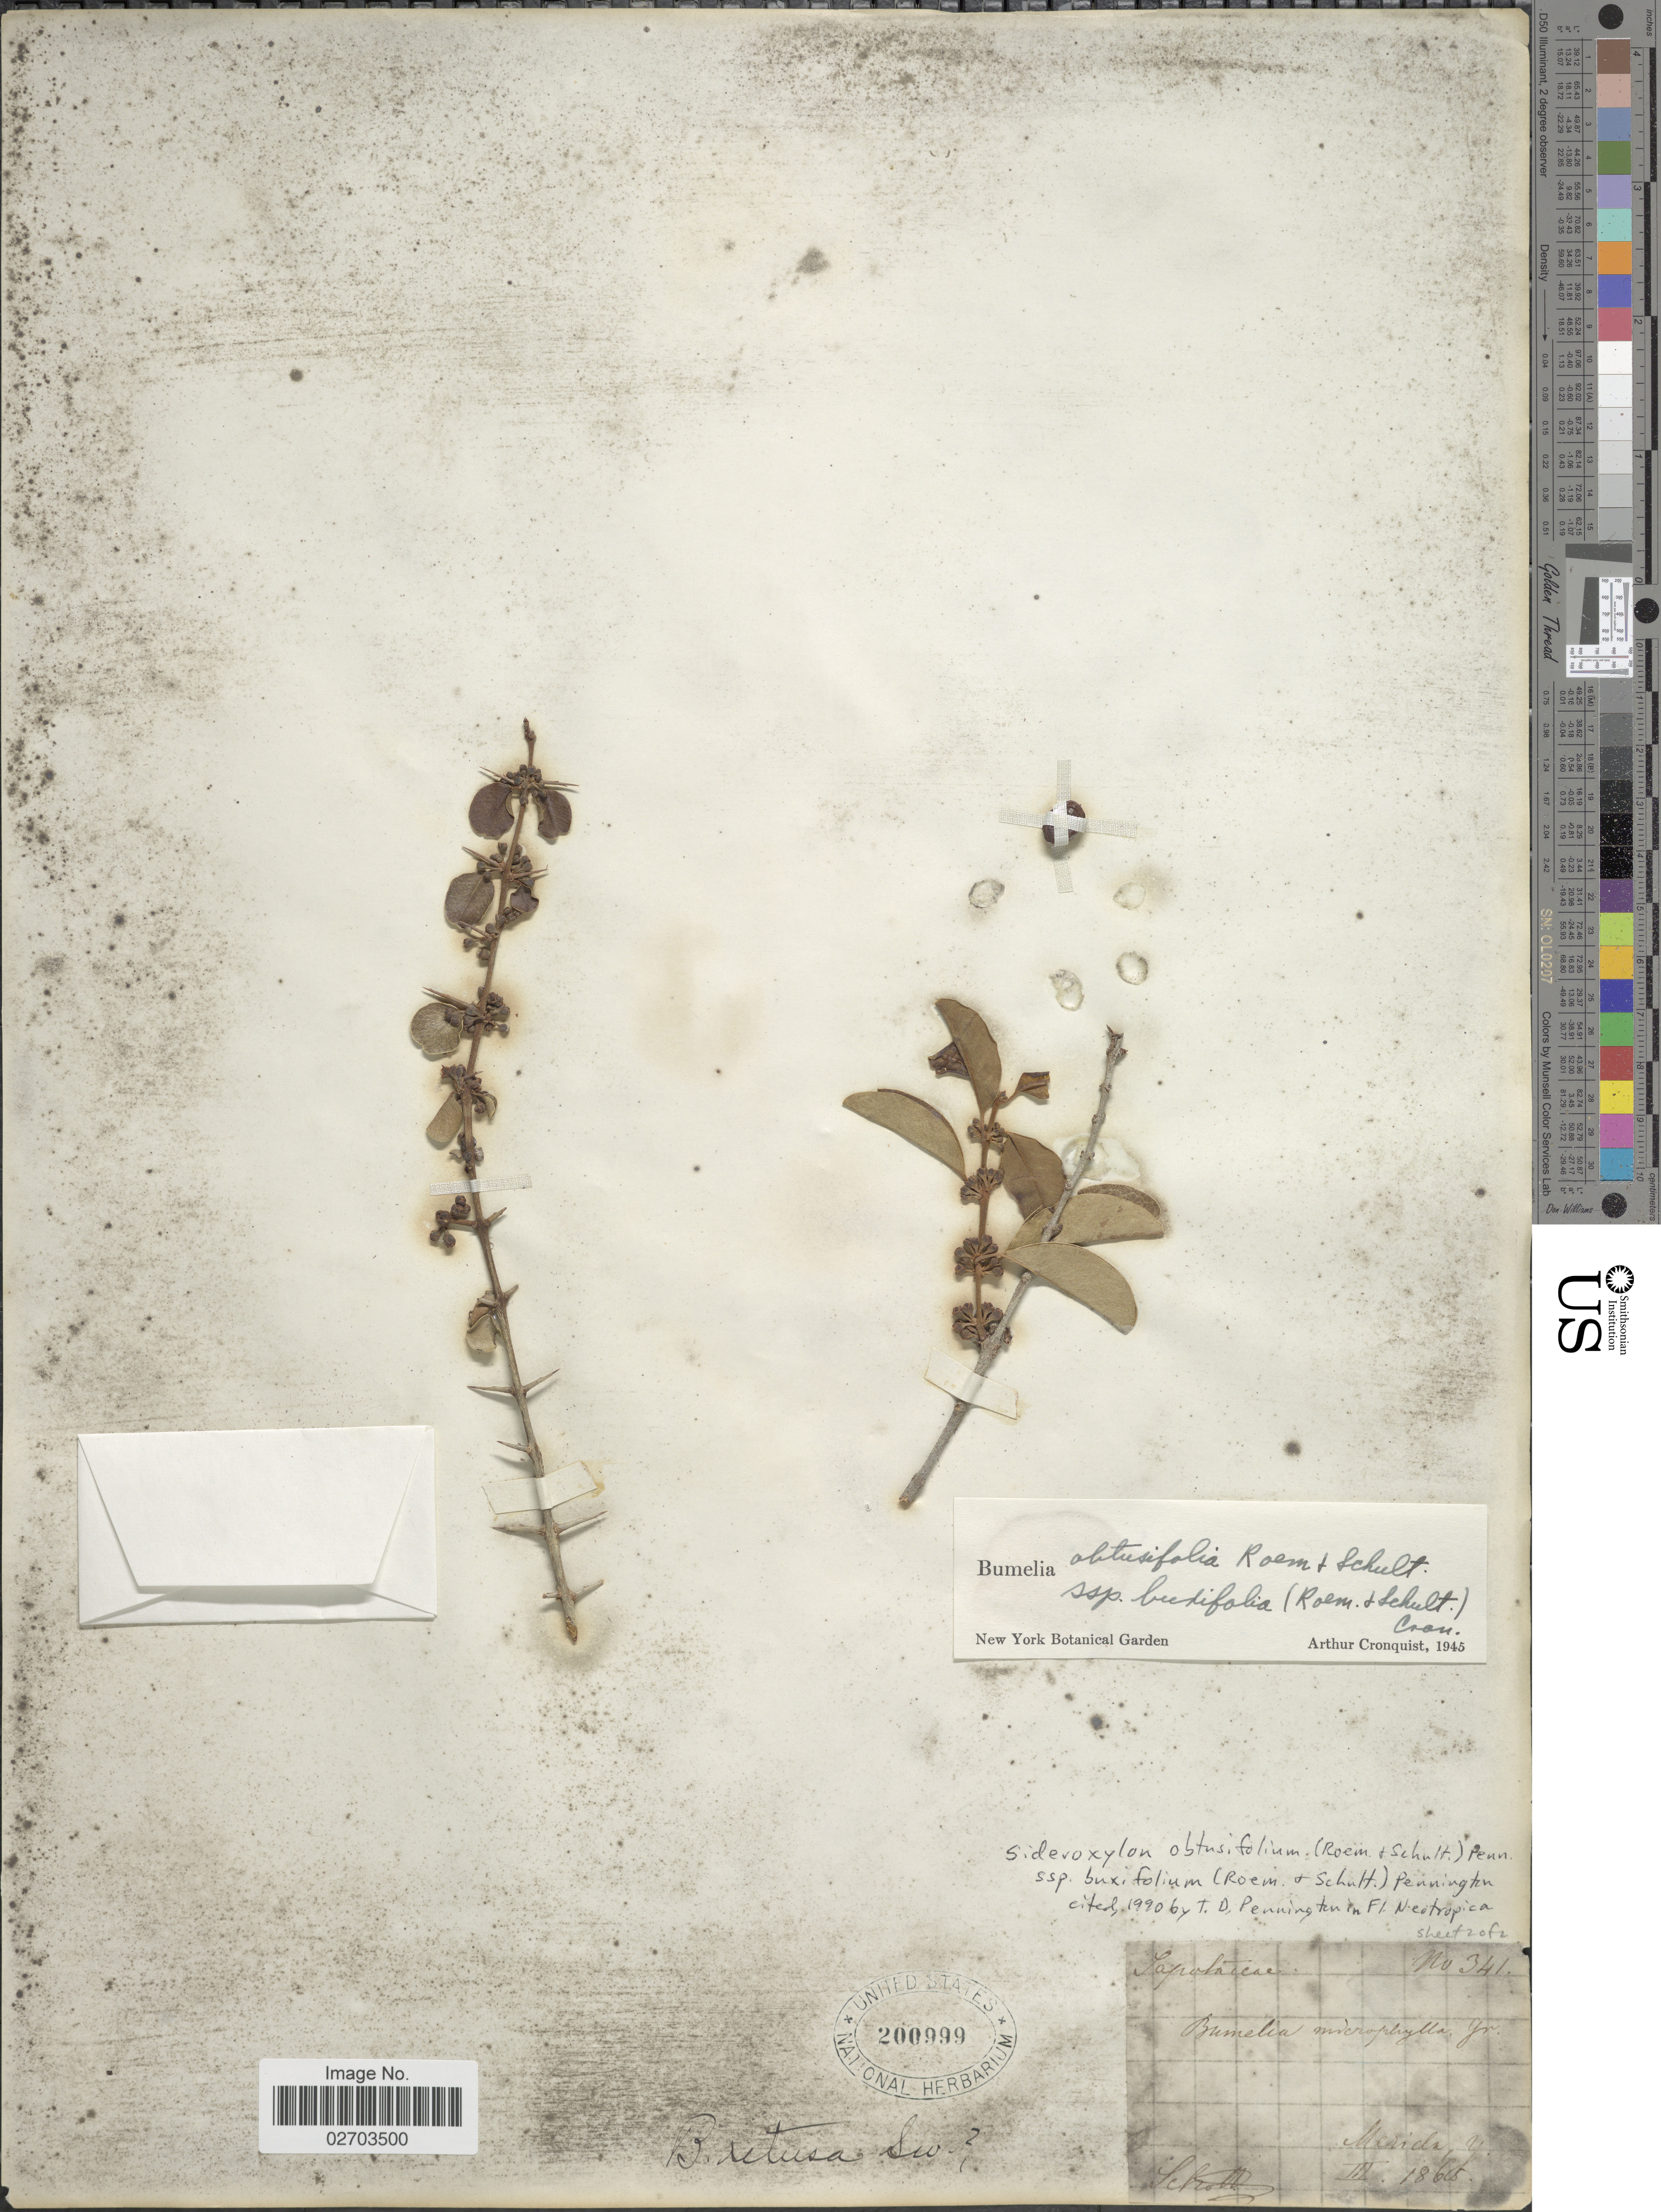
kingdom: Plantae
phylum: Tracheophyta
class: Magnoliopsida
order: Ericales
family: Sapotaceae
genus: Sideroxylon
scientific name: Sideroxylon obtusifolium subsp. buxifolium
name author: (Roem. & Schult.) T.D. Penn.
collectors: Schott, --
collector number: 341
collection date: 1865-03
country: Mexico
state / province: Yucatán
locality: Mérida, Y.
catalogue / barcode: US 200999